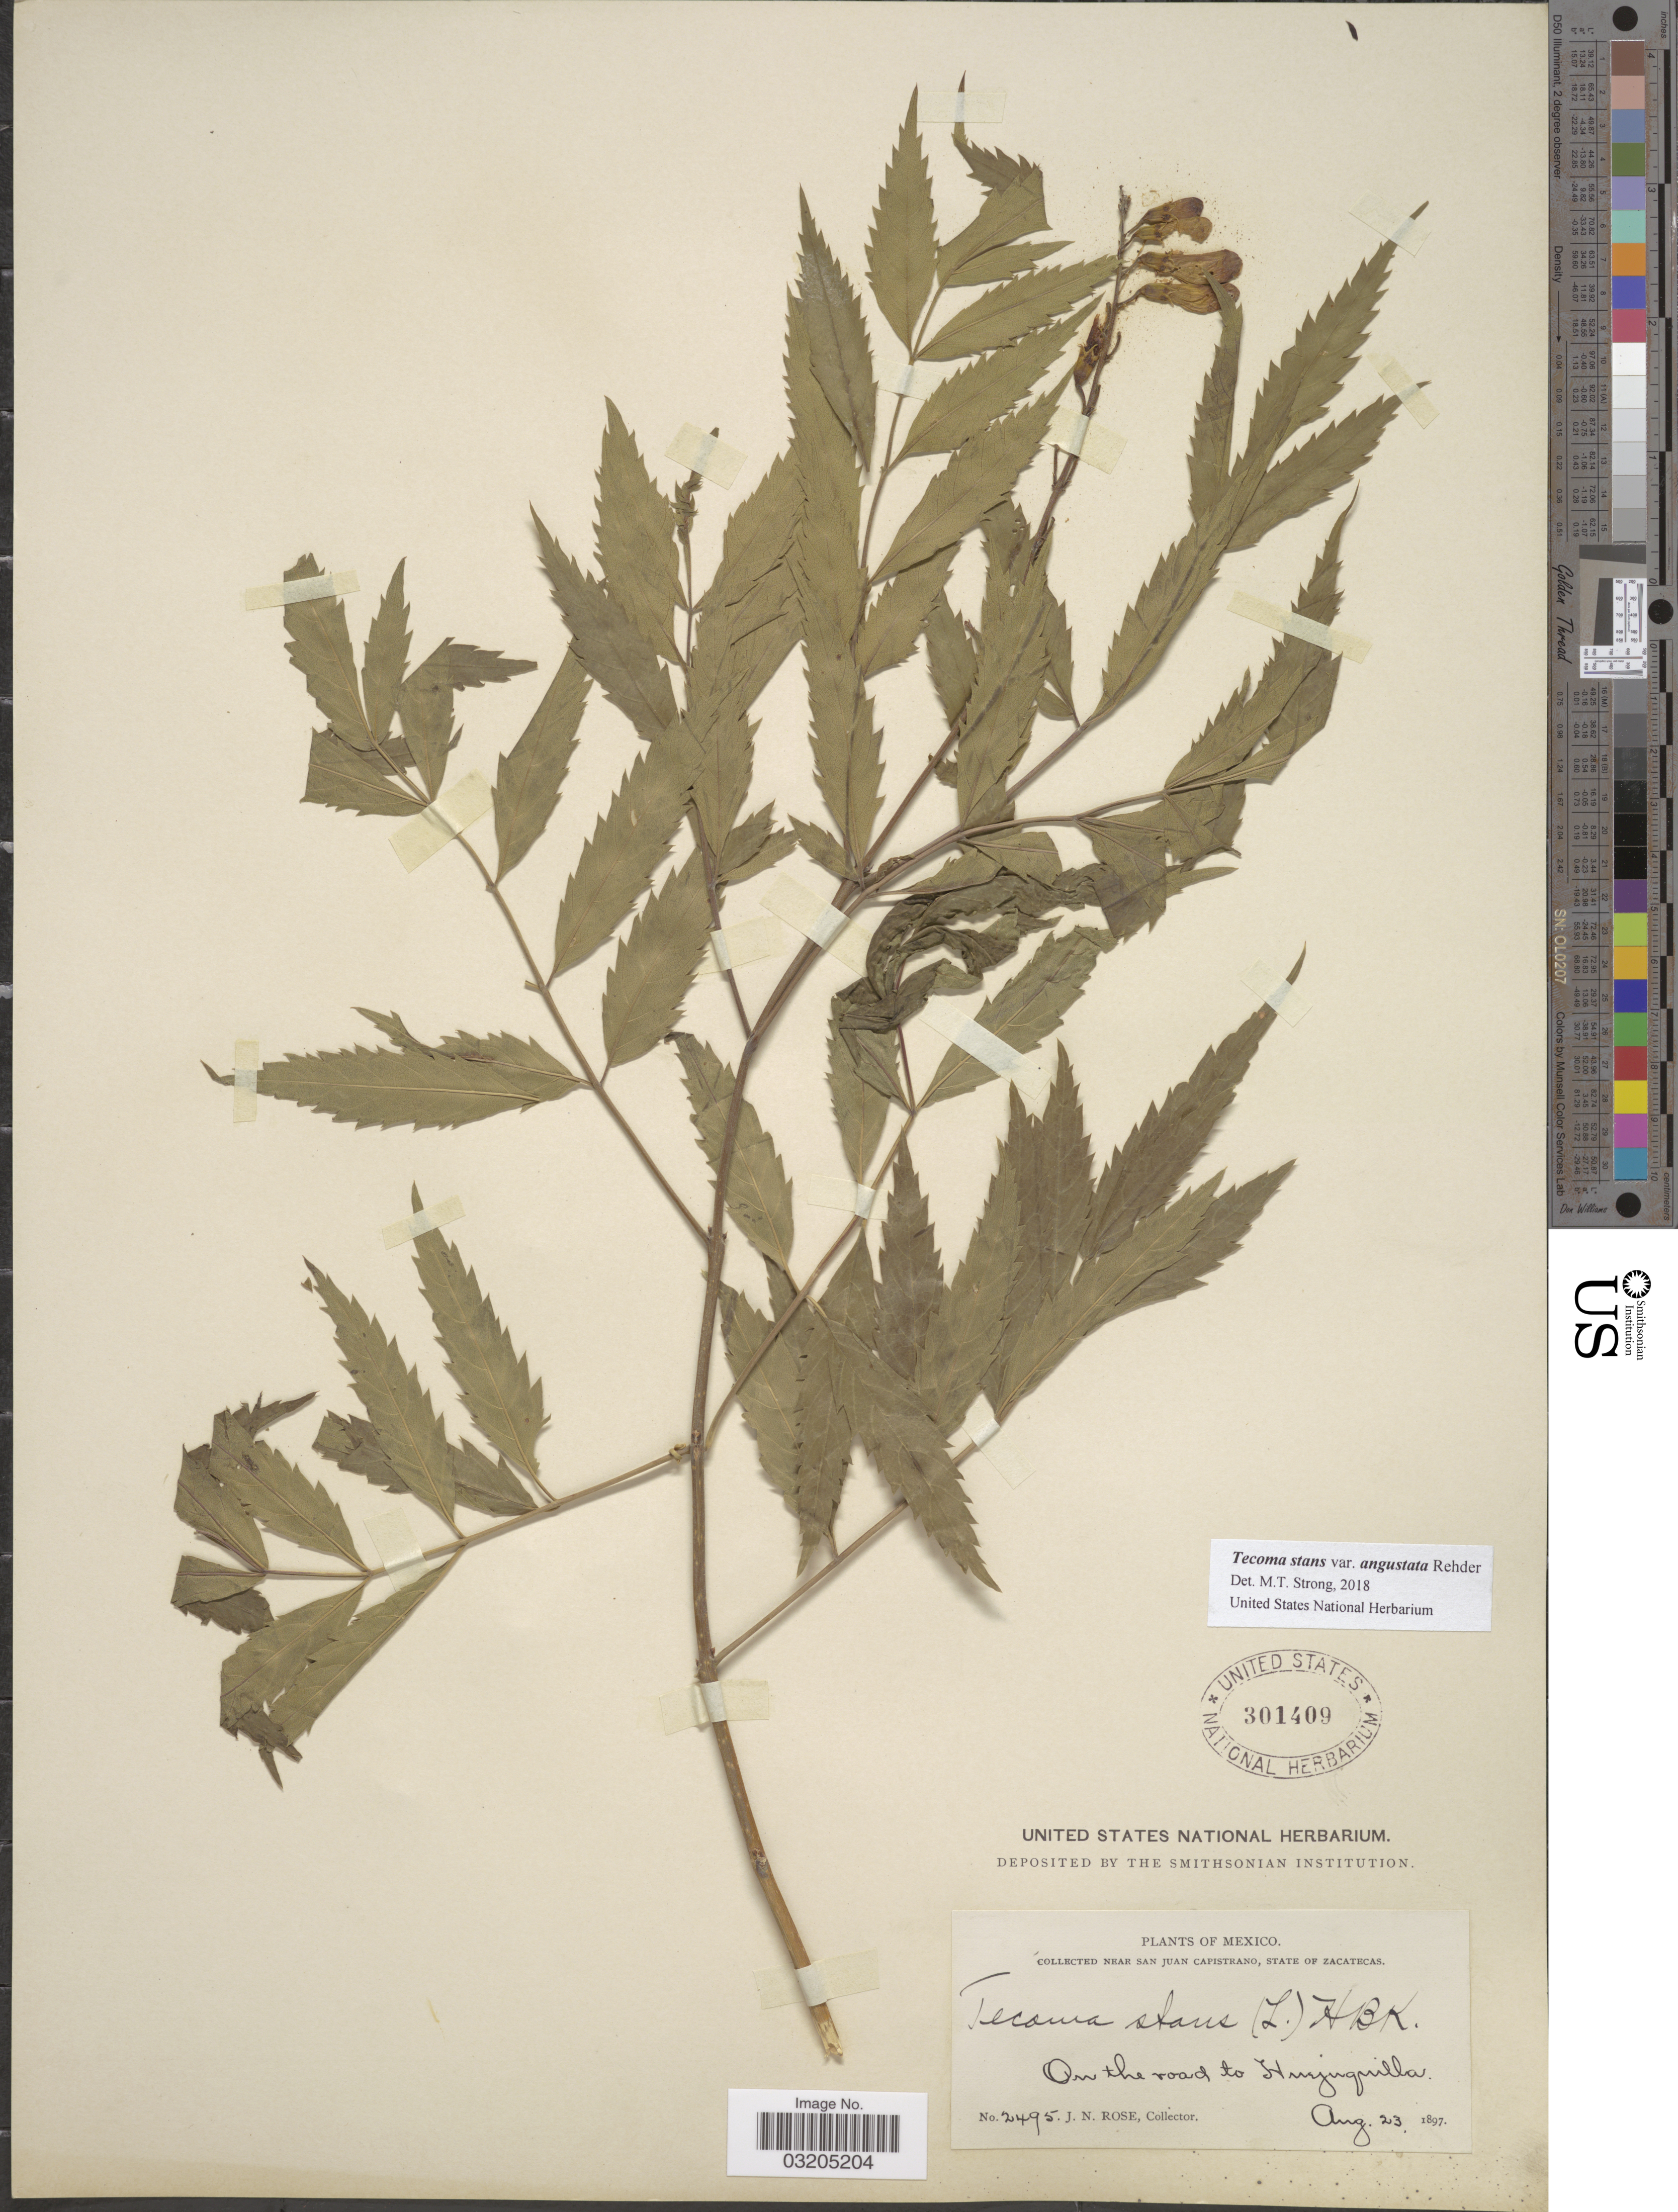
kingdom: Plantae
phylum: Tracheophyta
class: Magnoliopsida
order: Lamiales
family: Bignoniaceae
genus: Tecoma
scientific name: Tecoma stans var. angustata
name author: Rehder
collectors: J. N. Rose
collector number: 2495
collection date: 1897-08-23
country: Mexico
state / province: Zacatecas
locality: Near San Juan Capistrano. On the road to Huejuquilla.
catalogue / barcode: US 301409